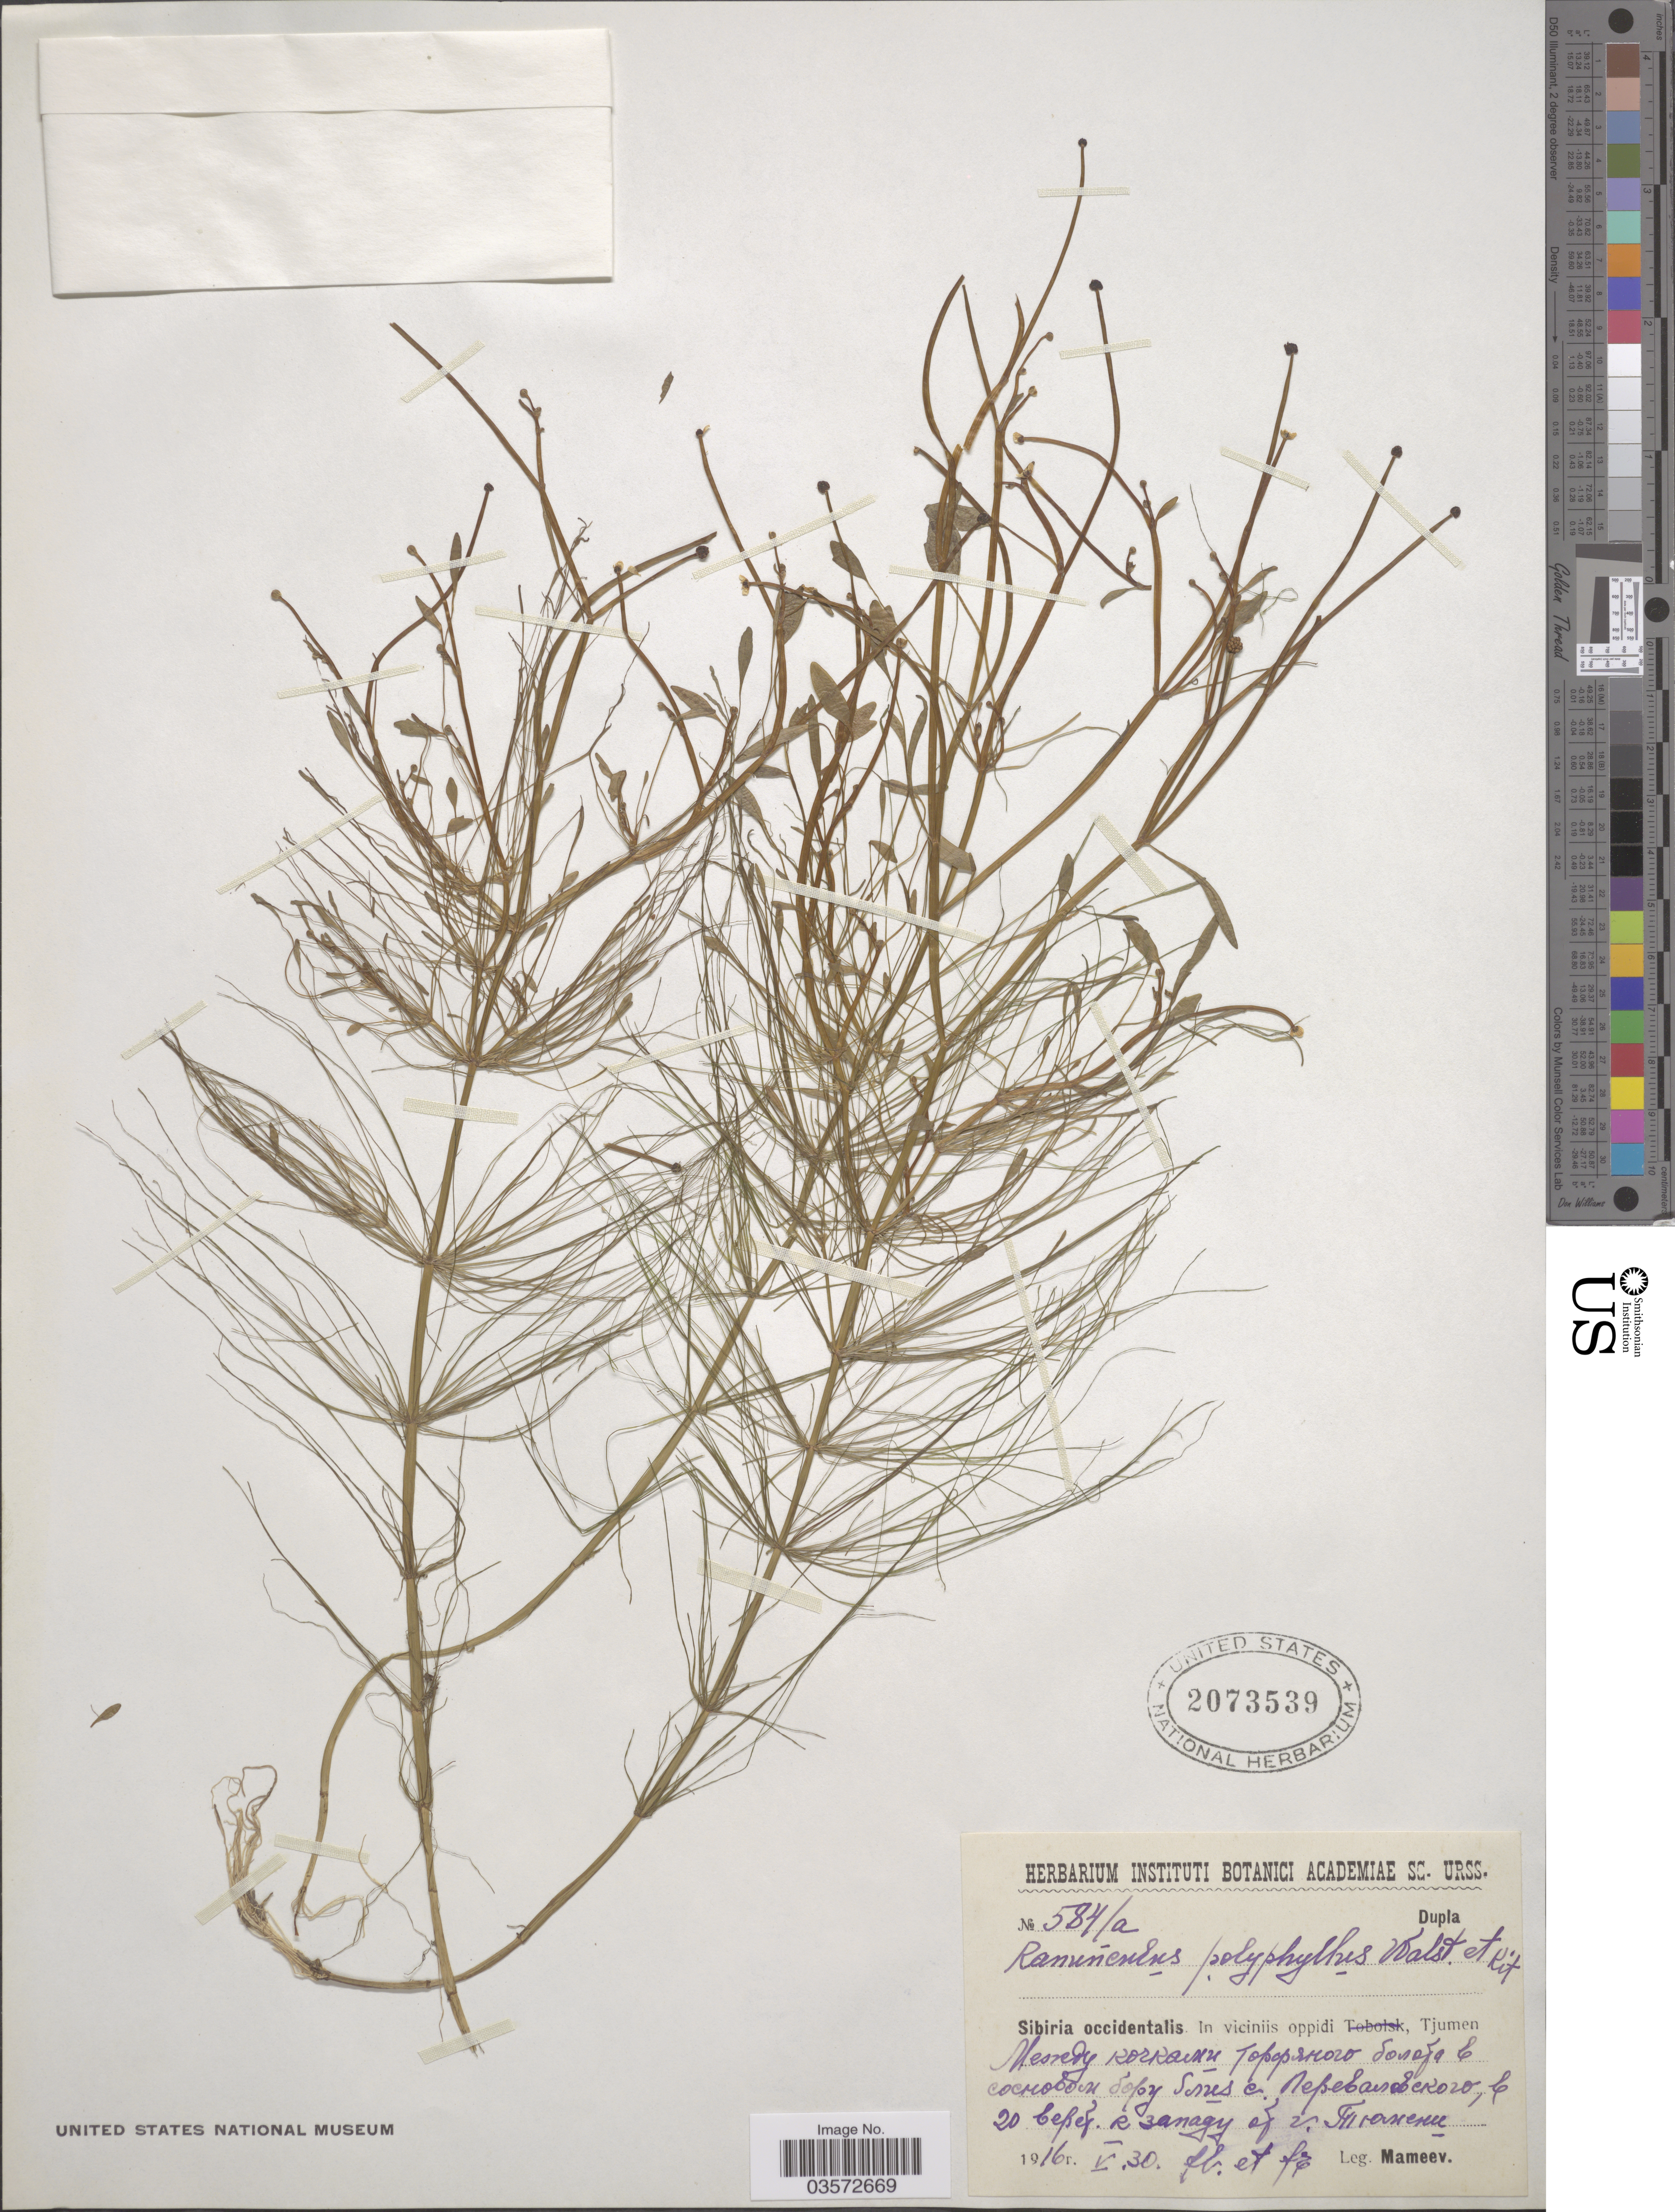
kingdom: Plantae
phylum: Tracheophyta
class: Magnoliopsida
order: Ranunculales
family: Ranunculaceae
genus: Ranunculus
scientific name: Ranunculus polyphyllus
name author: Waldst. & Kit. ex Willd.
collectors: Mameev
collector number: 584/a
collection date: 1916-05-30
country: Russian Federation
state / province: Tyumen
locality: Sibiria occidentalis. In viciniis oppidi, Tjumen.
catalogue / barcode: US 2073539